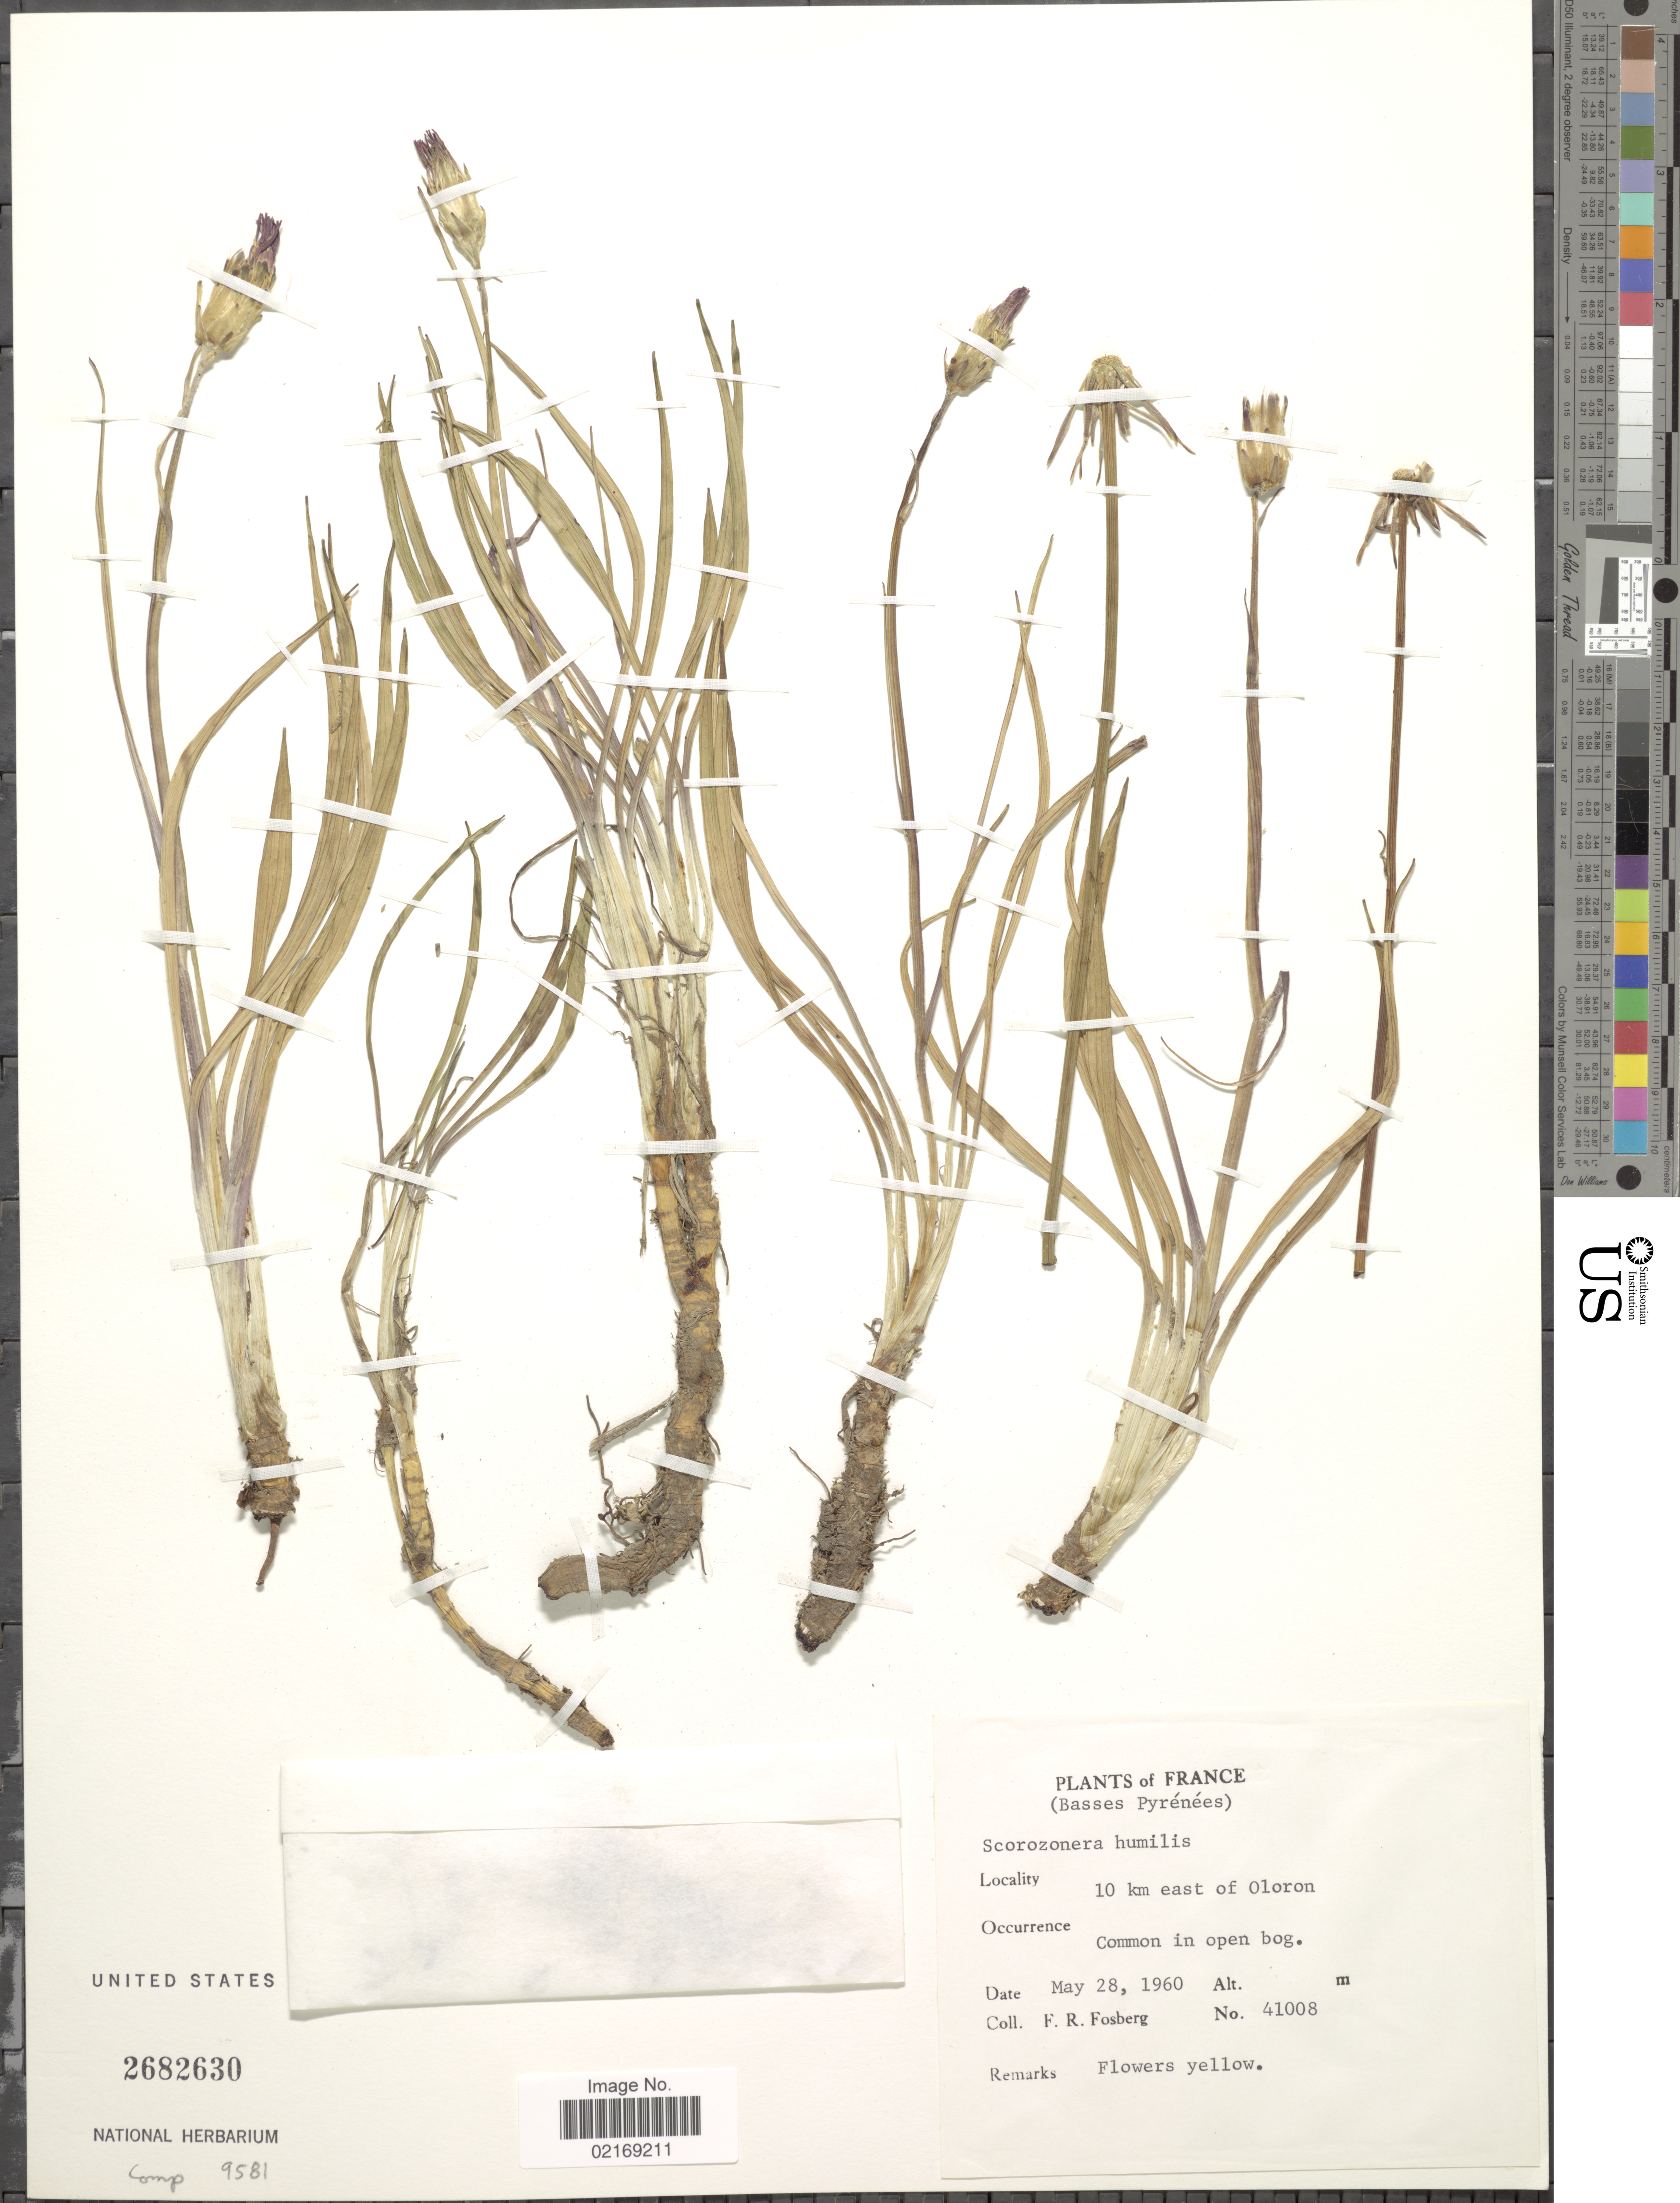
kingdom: Plantae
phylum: Tracheophyta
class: Magnoliopsida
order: Asterales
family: Asteraceae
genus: Scorzonera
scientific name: Scorzonera humilis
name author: L.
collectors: F. R. Fosberg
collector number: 41008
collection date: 1960-05-28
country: France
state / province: Nouvelle-Aquitaine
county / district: Pyrénées-Atlantiques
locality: Basses Pyrenees, common in open bog, 10 km east of Oloron.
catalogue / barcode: US 2682630